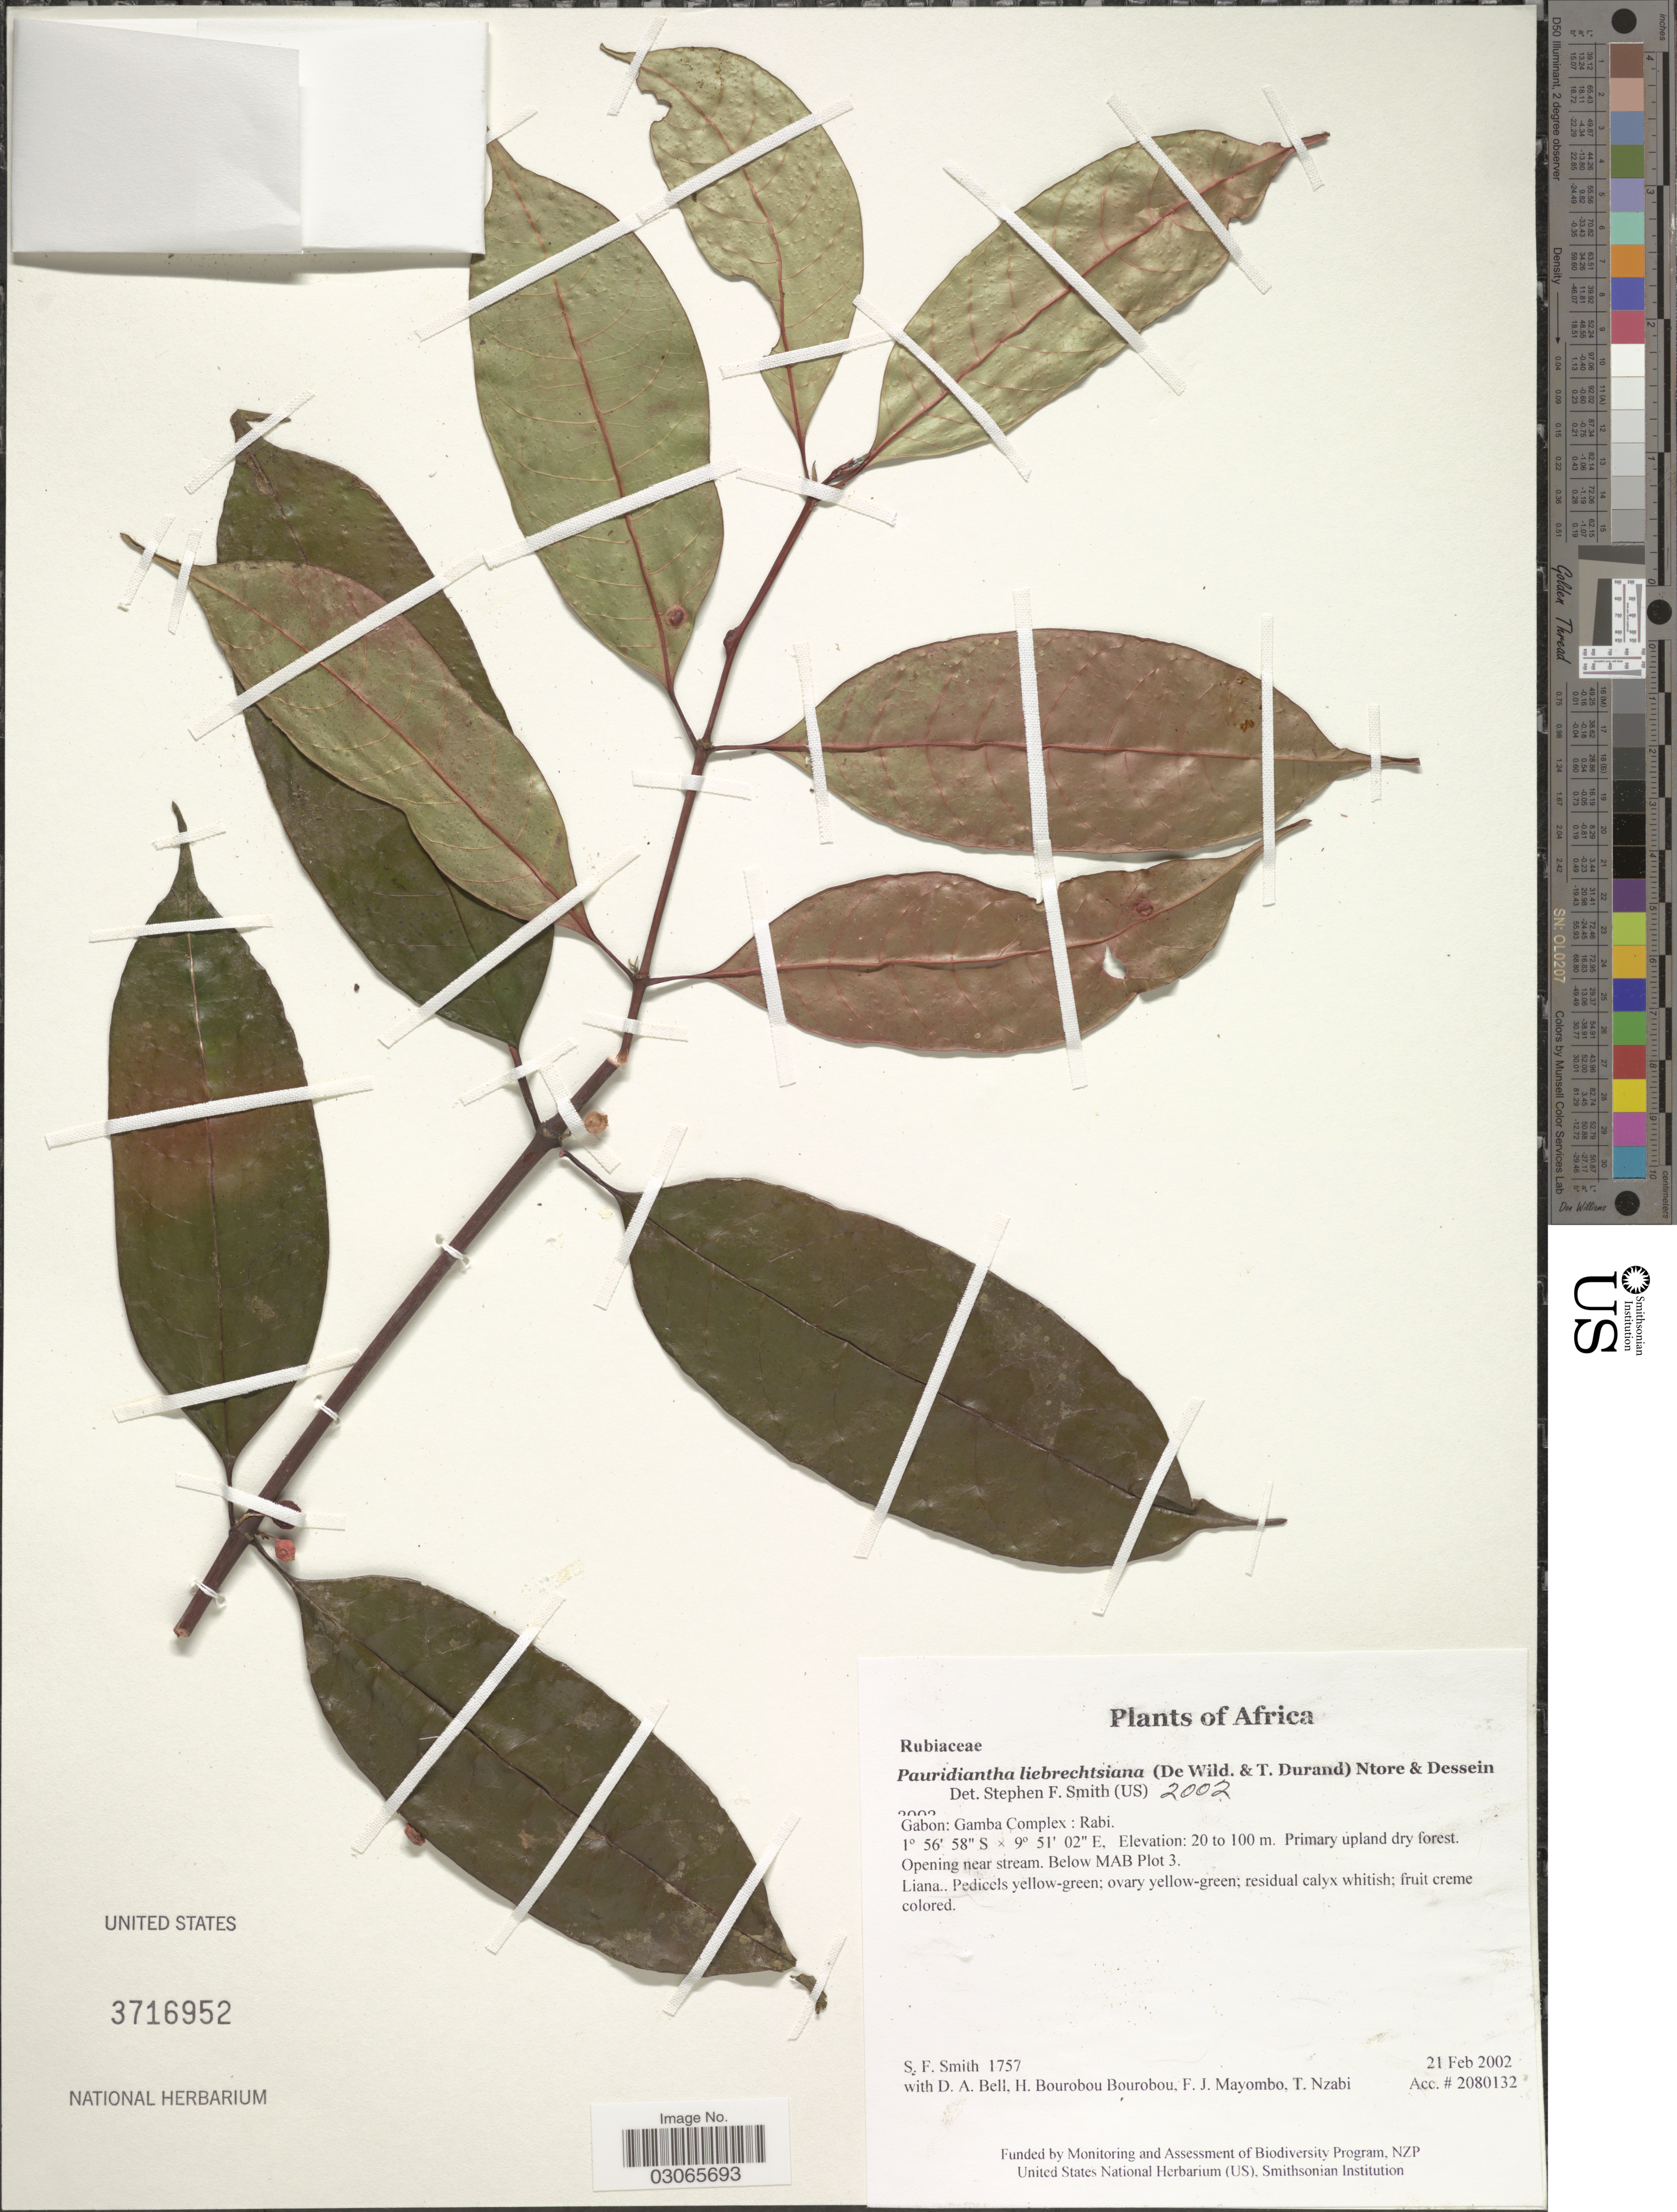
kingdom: Plantae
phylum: Tracheophyta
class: Magnoliopsida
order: Gentianales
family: Rubiaceae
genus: Pauridiantha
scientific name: Pauridiantha liebrechtsiana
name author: (De Wild. & Durand) Ntore & Dessein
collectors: S.F. Smith, D. A. Bell, H. Bourobou Bourobou & F. J. Mayombo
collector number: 1757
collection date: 2002-02-21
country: Gabon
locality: Gamba Complex: Rabi. Below MAB Plot 3.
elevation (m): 20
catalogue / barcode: US 3716952